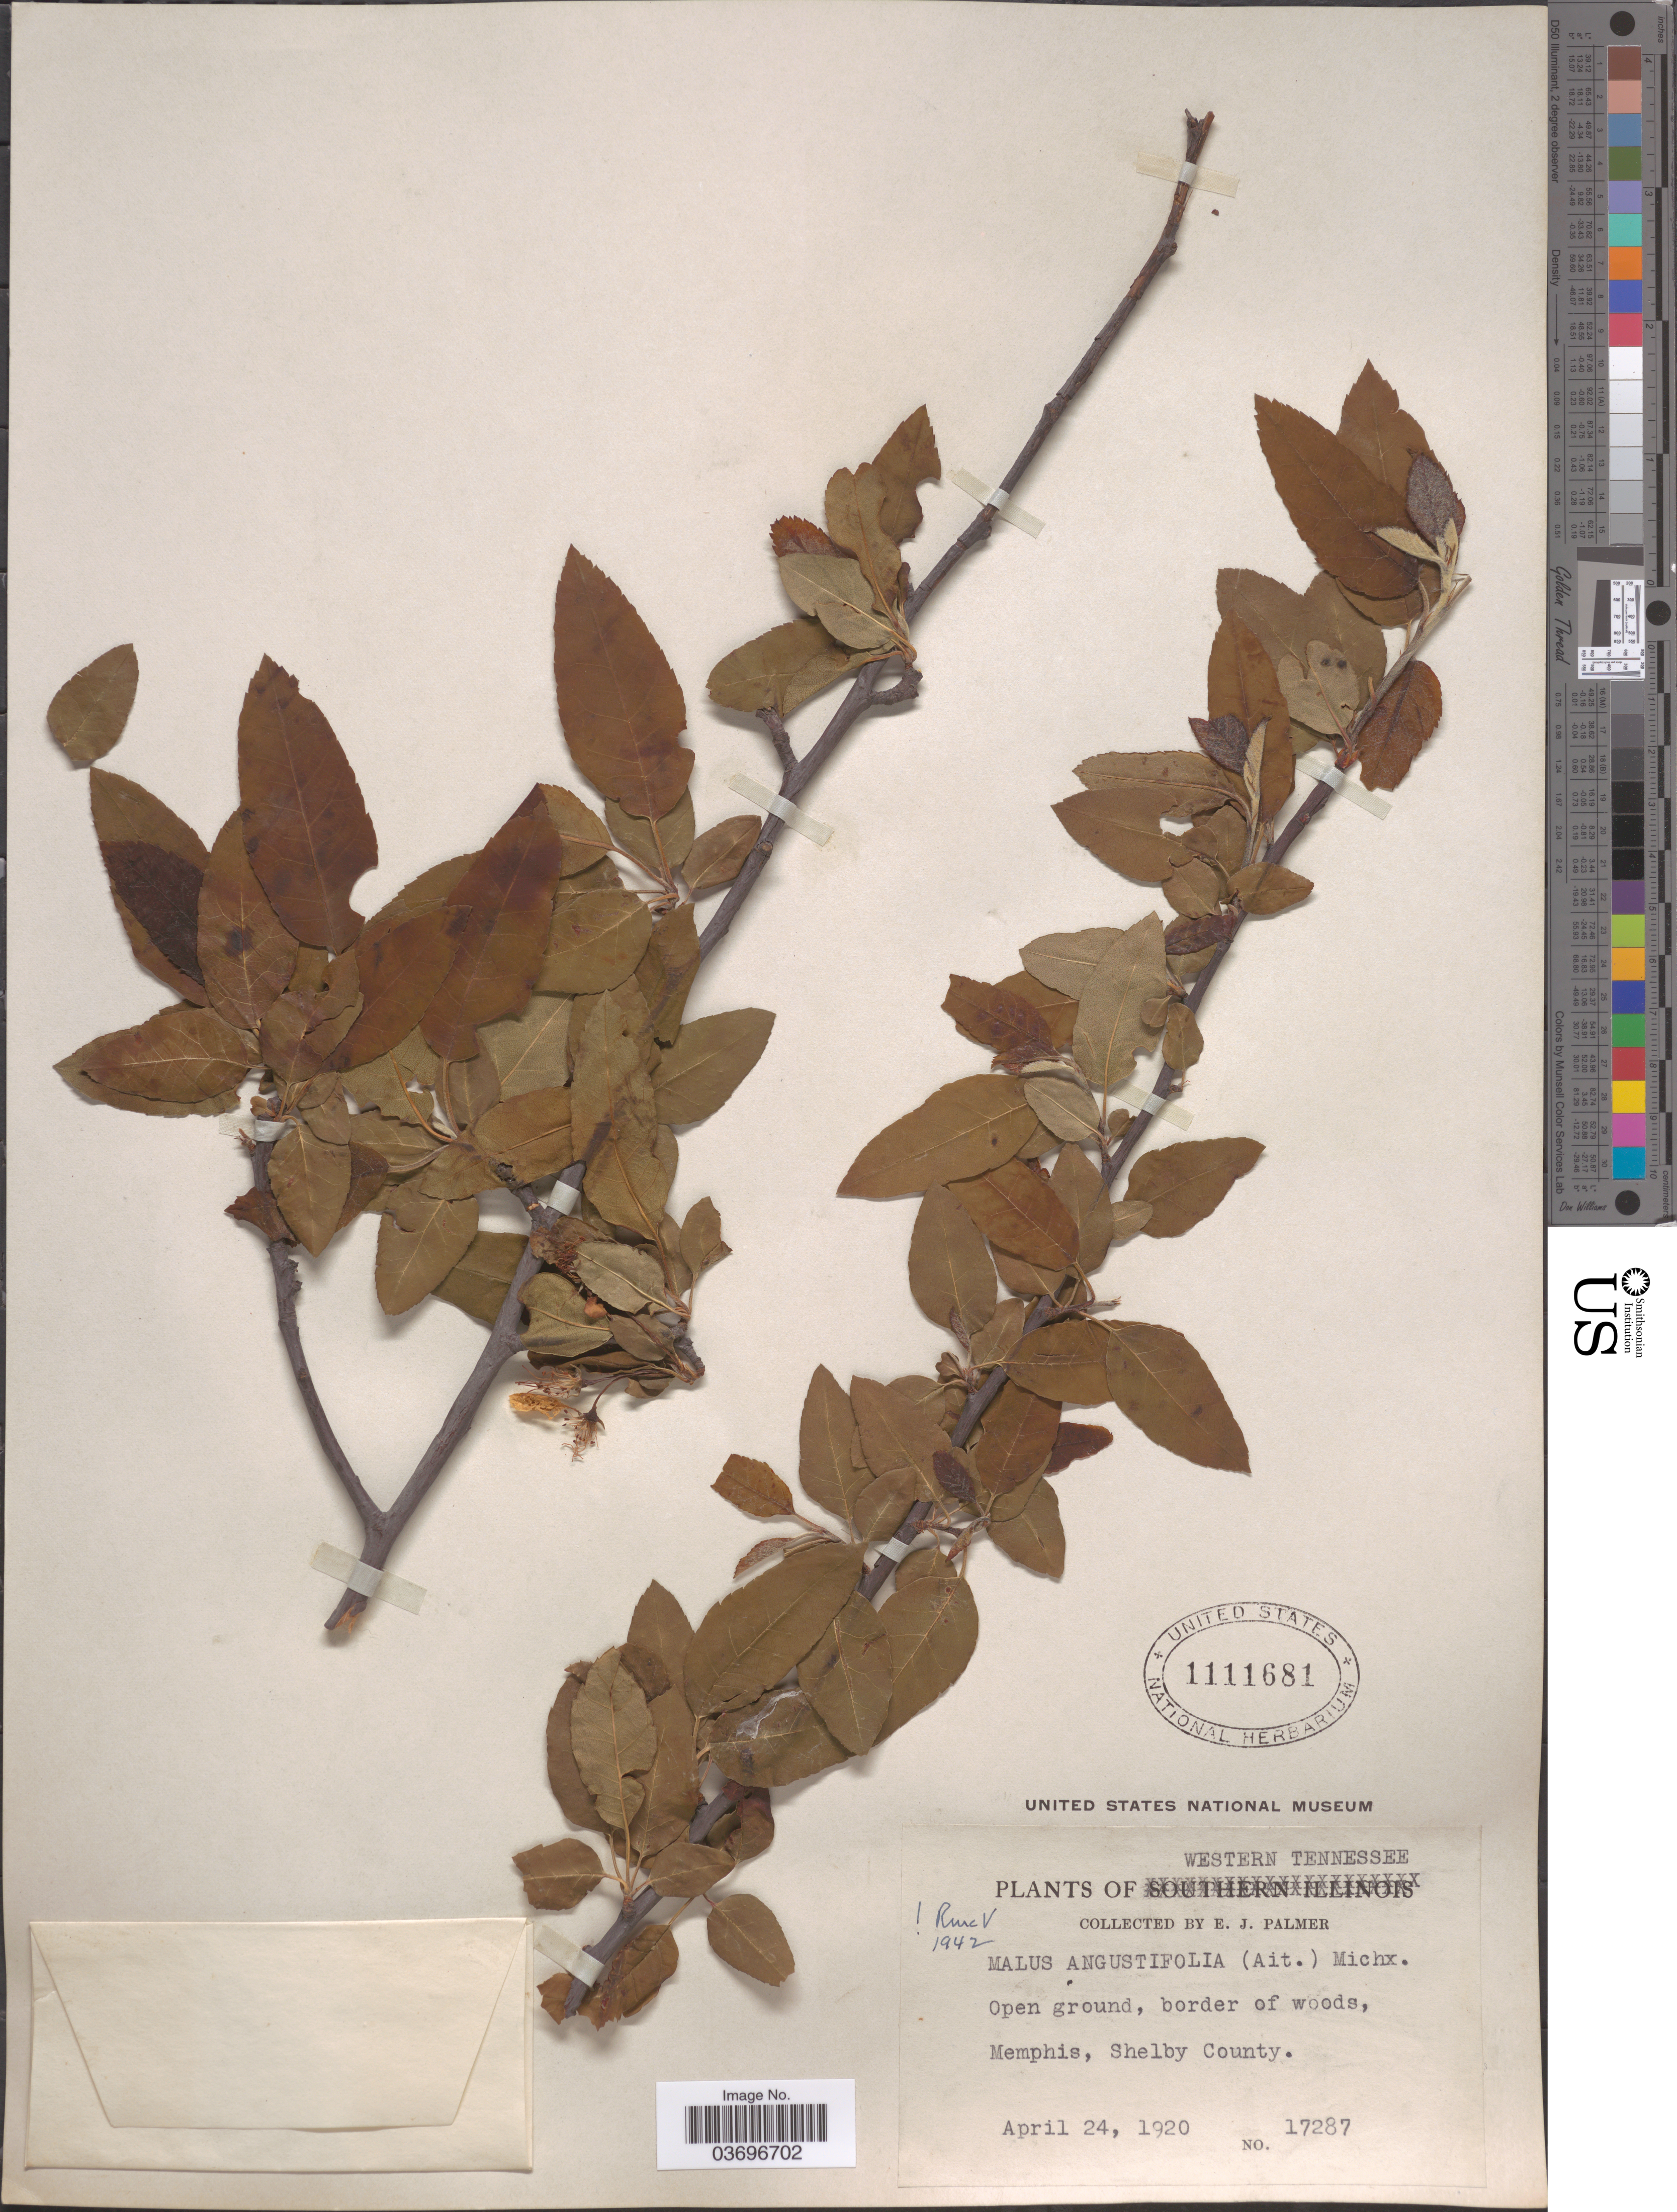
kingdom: Plantae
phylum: Tracheophyta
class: Magnoliopsida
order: Rosales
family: Rosaceae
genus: Malus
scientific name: Malus angustifolia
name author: (Aiton) Michx.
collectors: E. J. Palmer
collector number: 17287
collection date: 1920-04-24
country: United States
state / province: Tennessee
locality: Western Tennessee. Memphis, Shelby County.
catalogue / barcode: US 1111681